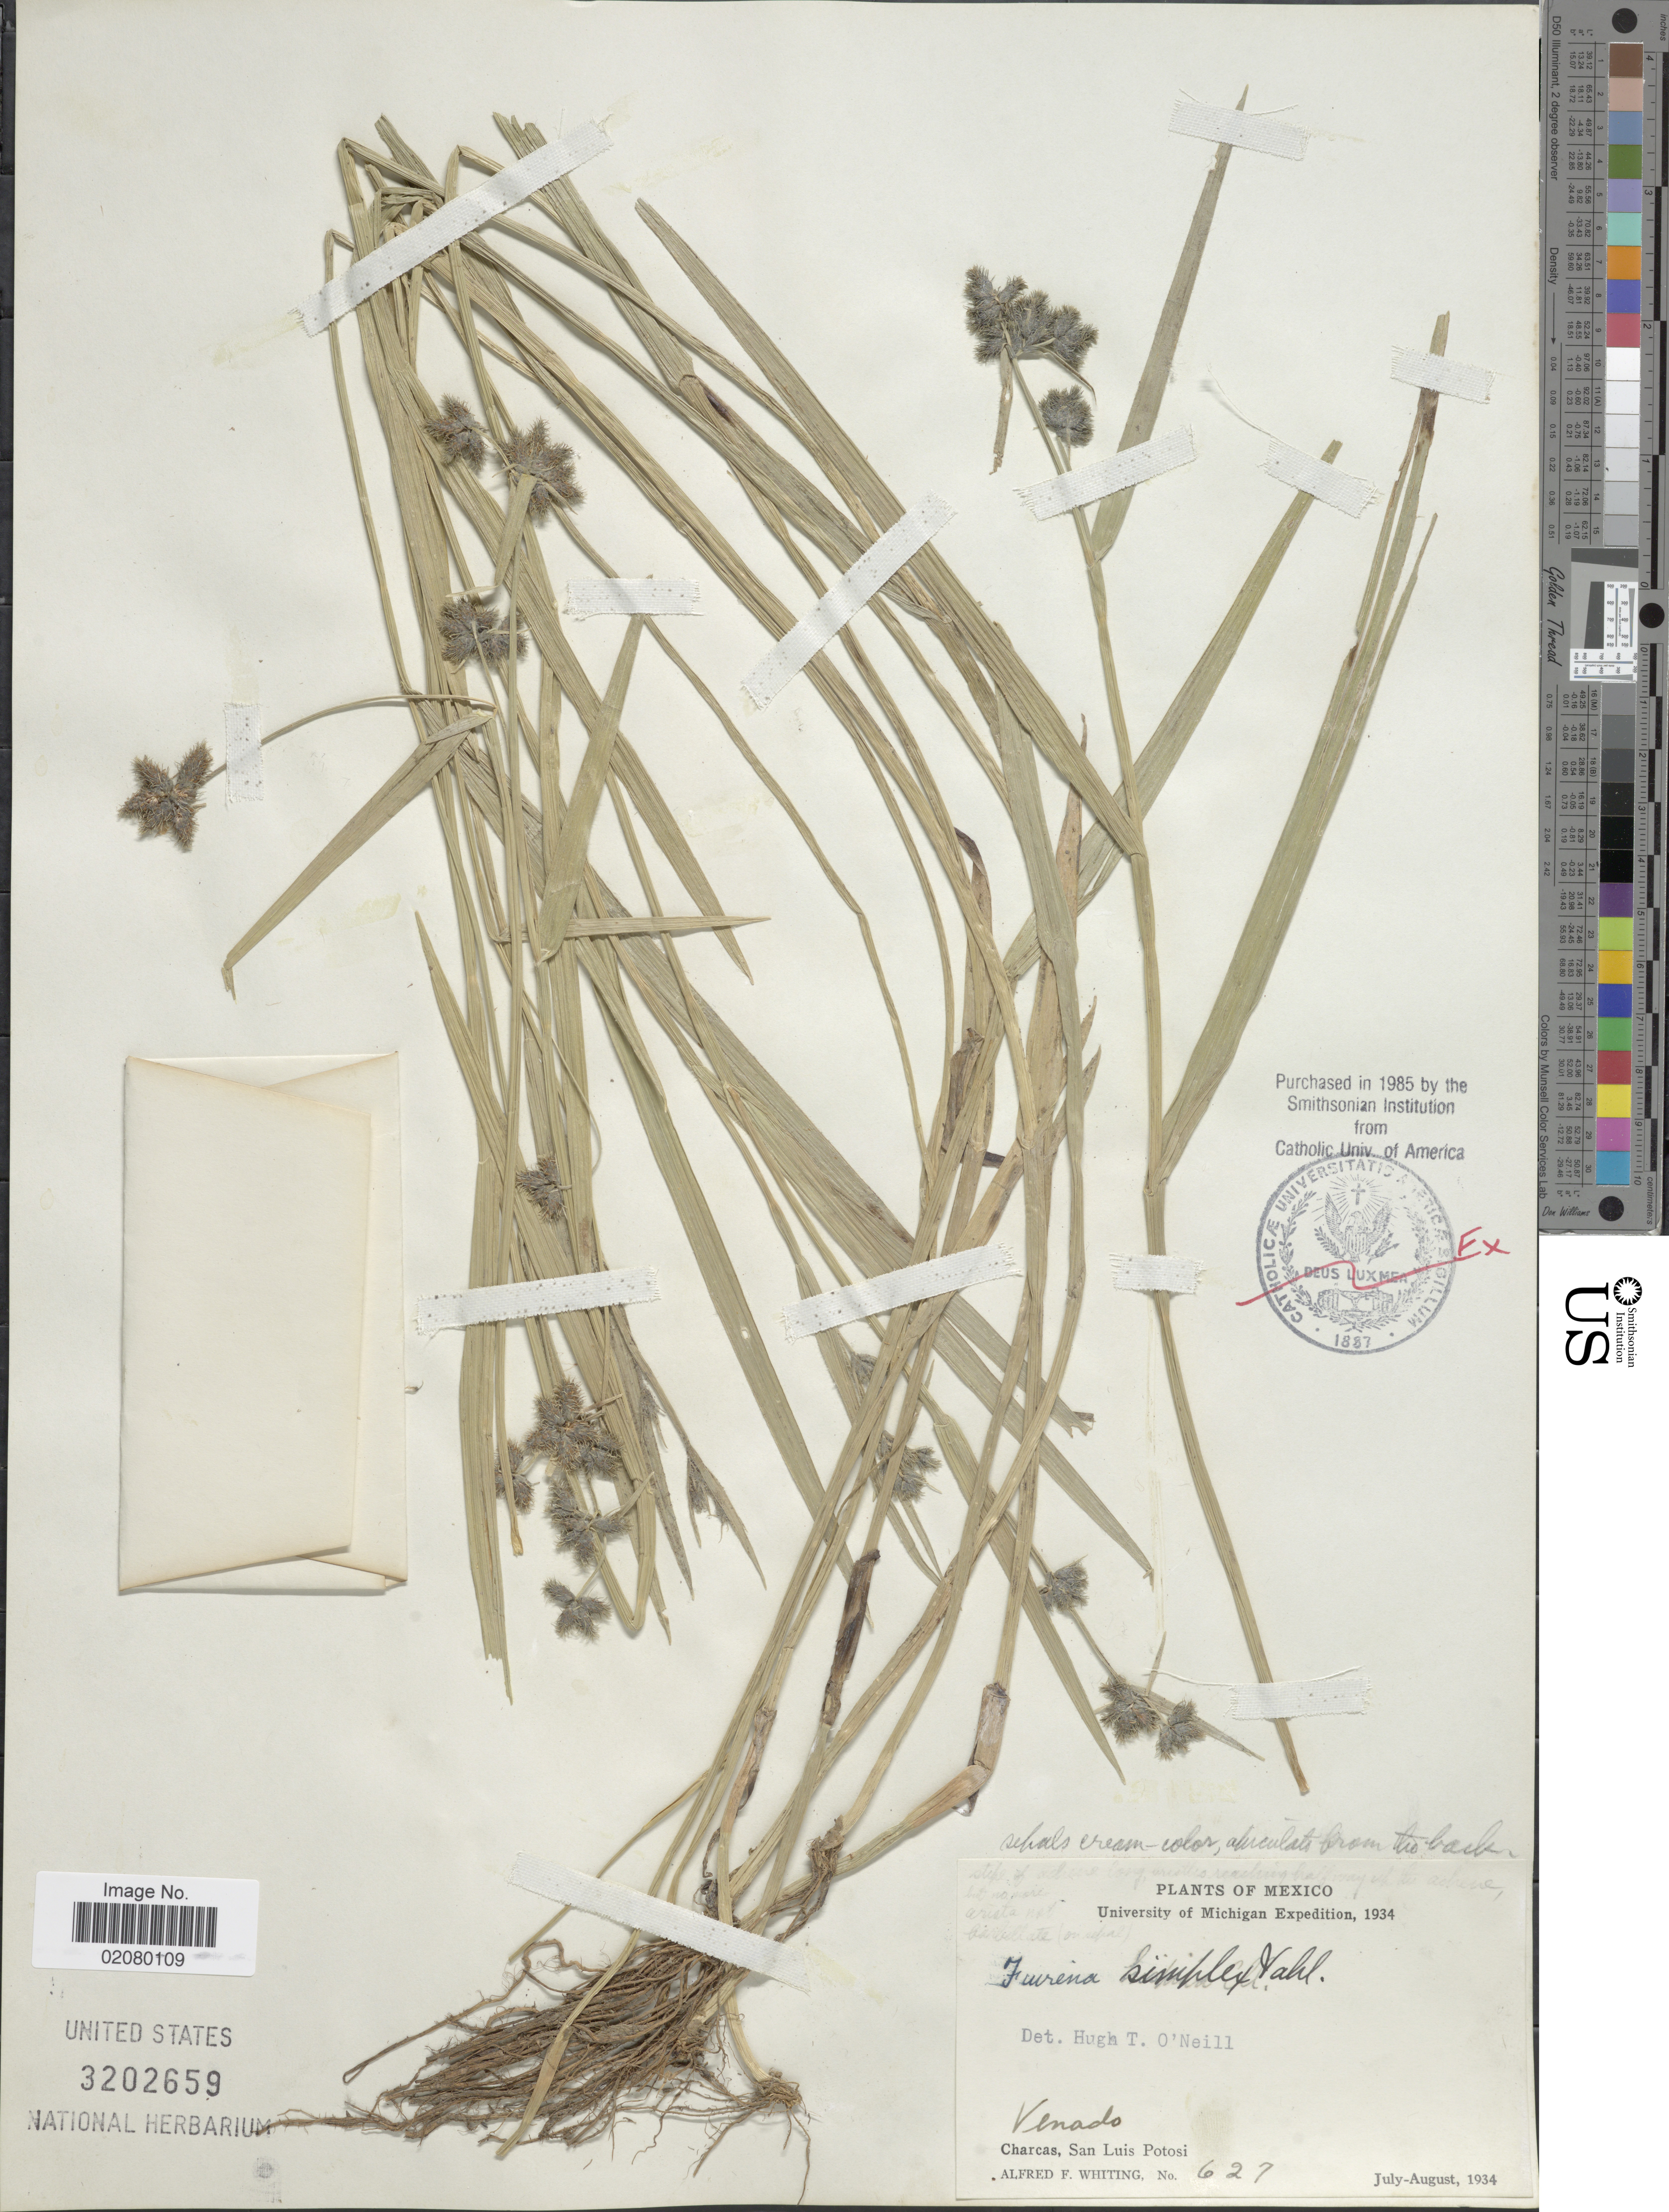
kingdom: Plantae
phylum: Tracheophyta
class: Liliopsida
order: Poales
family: Cyperaceae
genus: Fuirena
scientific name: Fuirena simplex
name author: Vahl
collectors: A. F. Whiting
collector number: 627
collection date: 1934-07/1934-08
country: Mexico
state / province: San Luis Potosí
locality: Venado, Charcas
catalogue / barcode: US 3202659